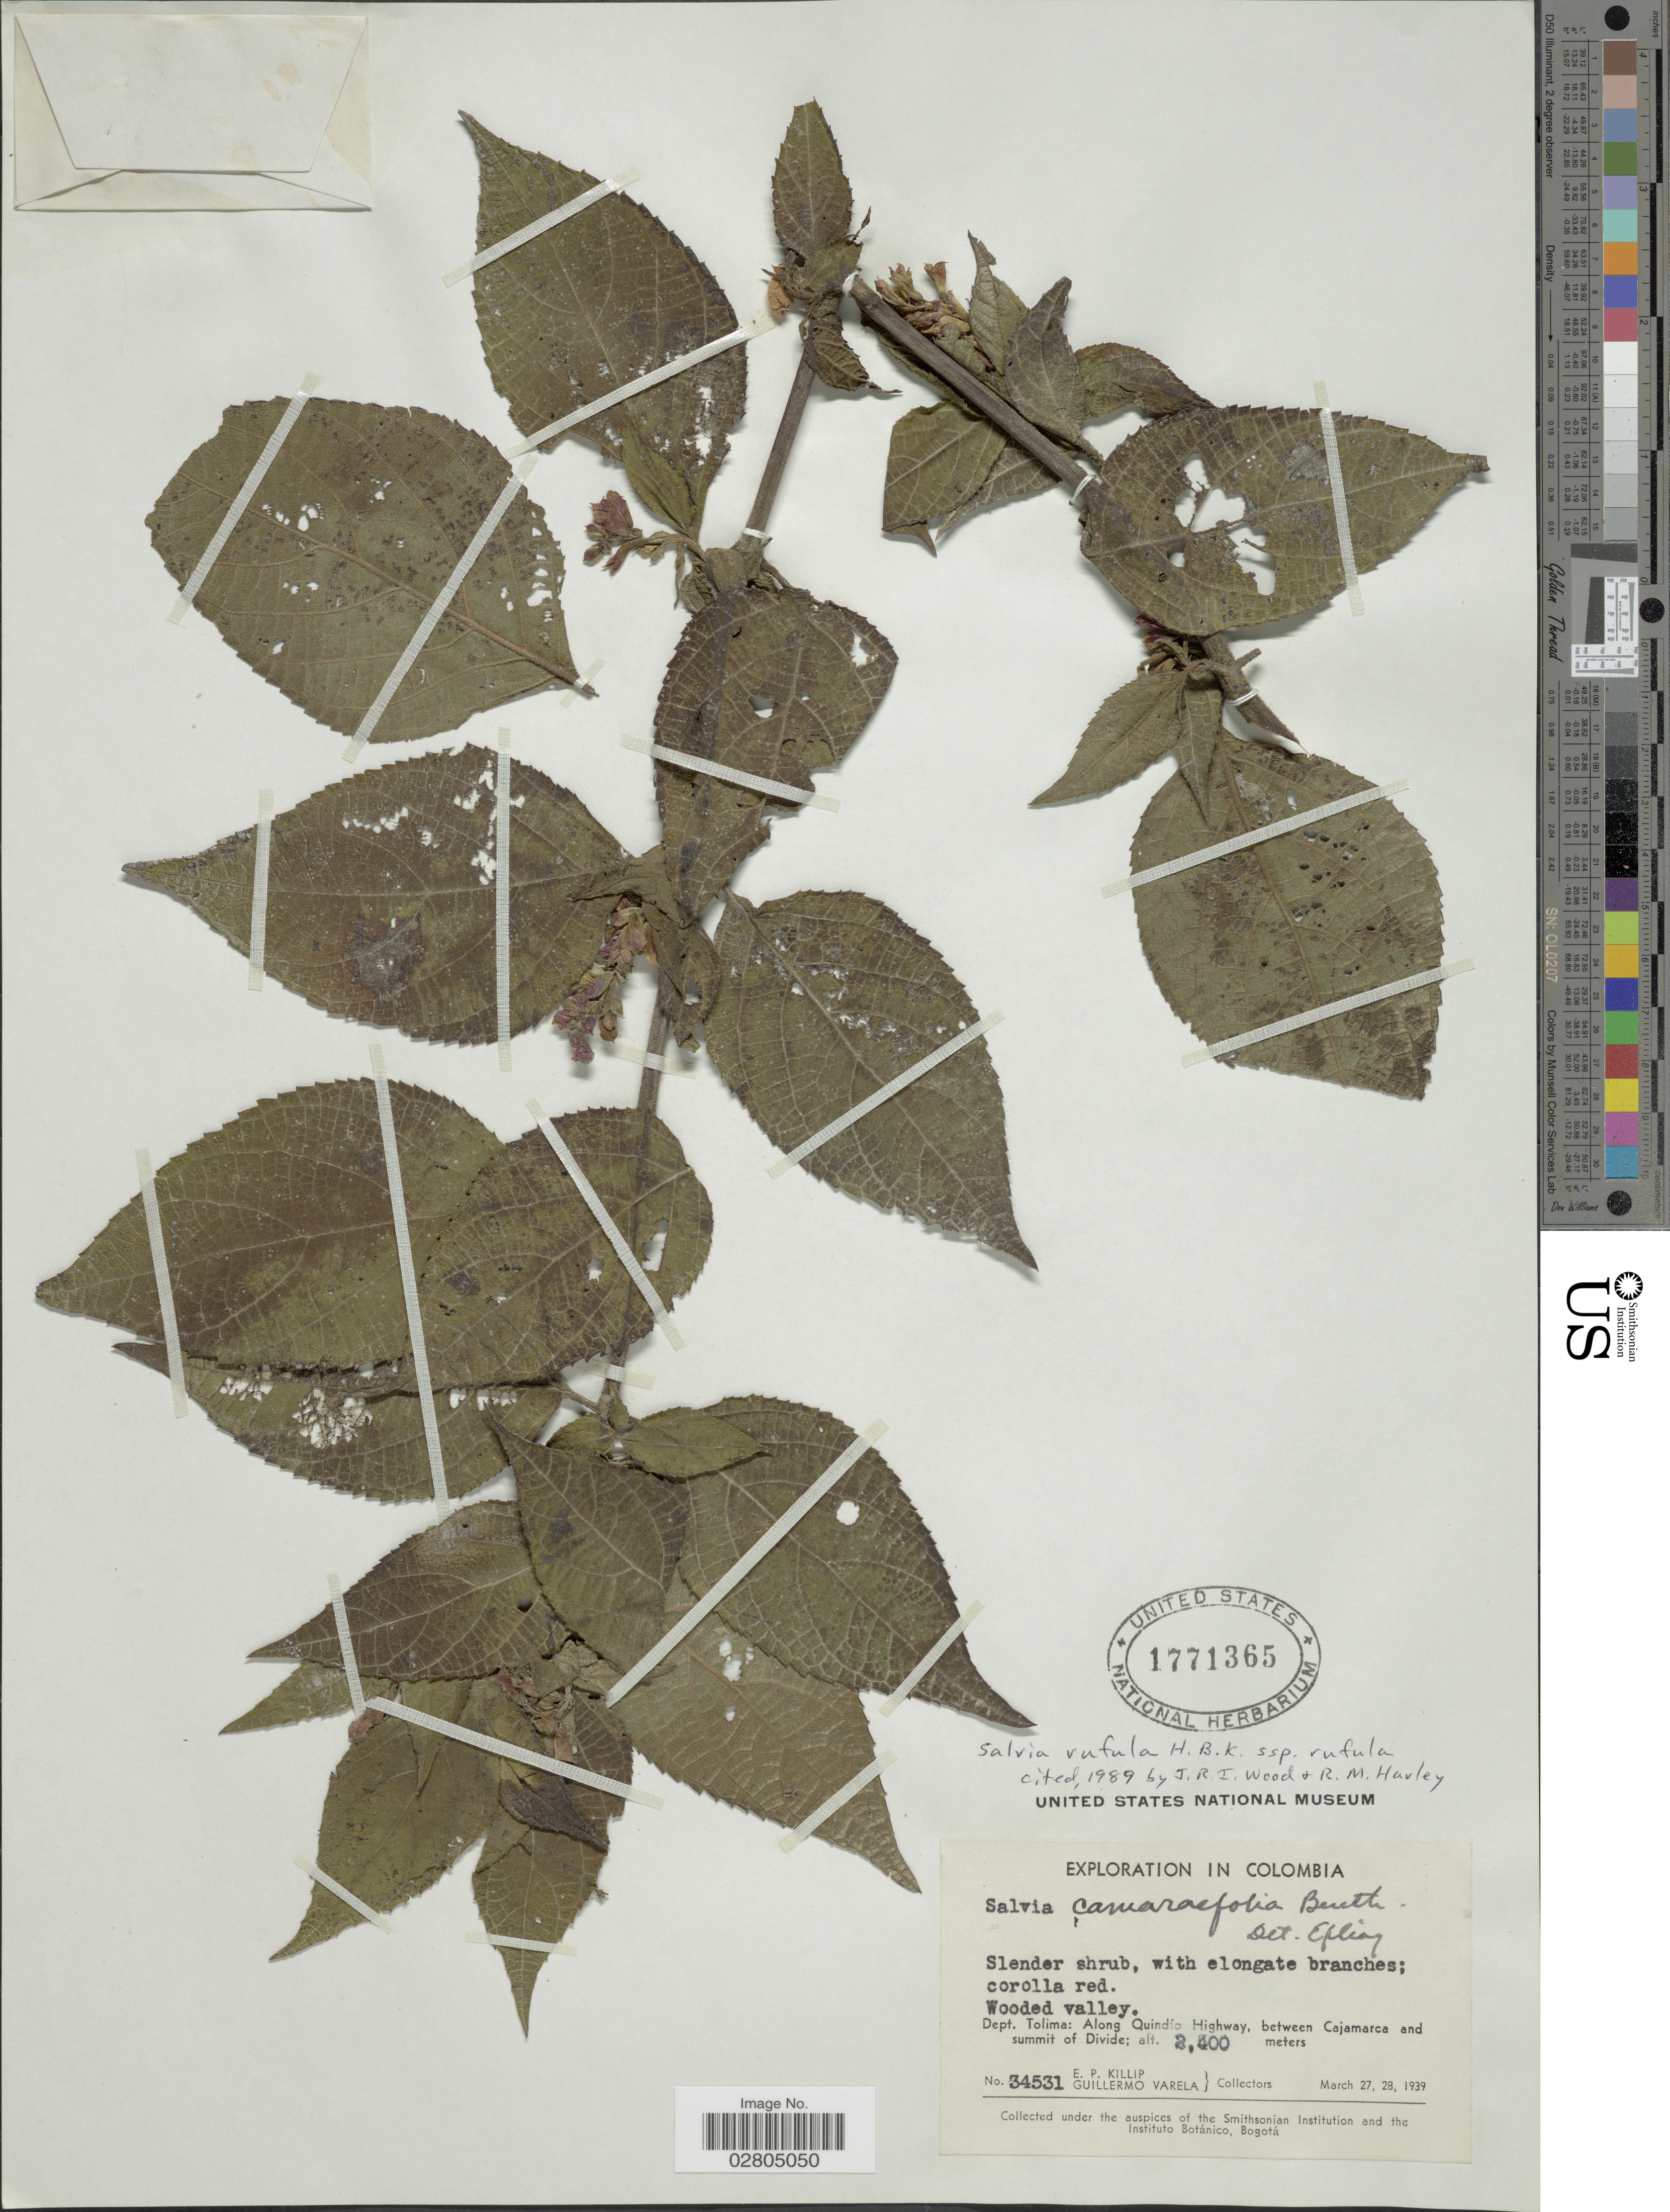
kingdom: Plantae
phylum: Tracheophyta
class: Magnoliopsida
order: Lamiales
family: Lamiaceae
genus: Salvia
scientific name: Salvia rufula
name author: Kunth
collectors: E. P. Killip & G. Varela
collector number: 34531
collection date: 1939-03-27/1939-03-28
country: Colombia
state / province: Tolima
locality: Dept. Tolima, Along Quindío Highway, between Cajamarca and summit of Divide.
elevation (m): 2400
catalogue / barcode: US 1771365